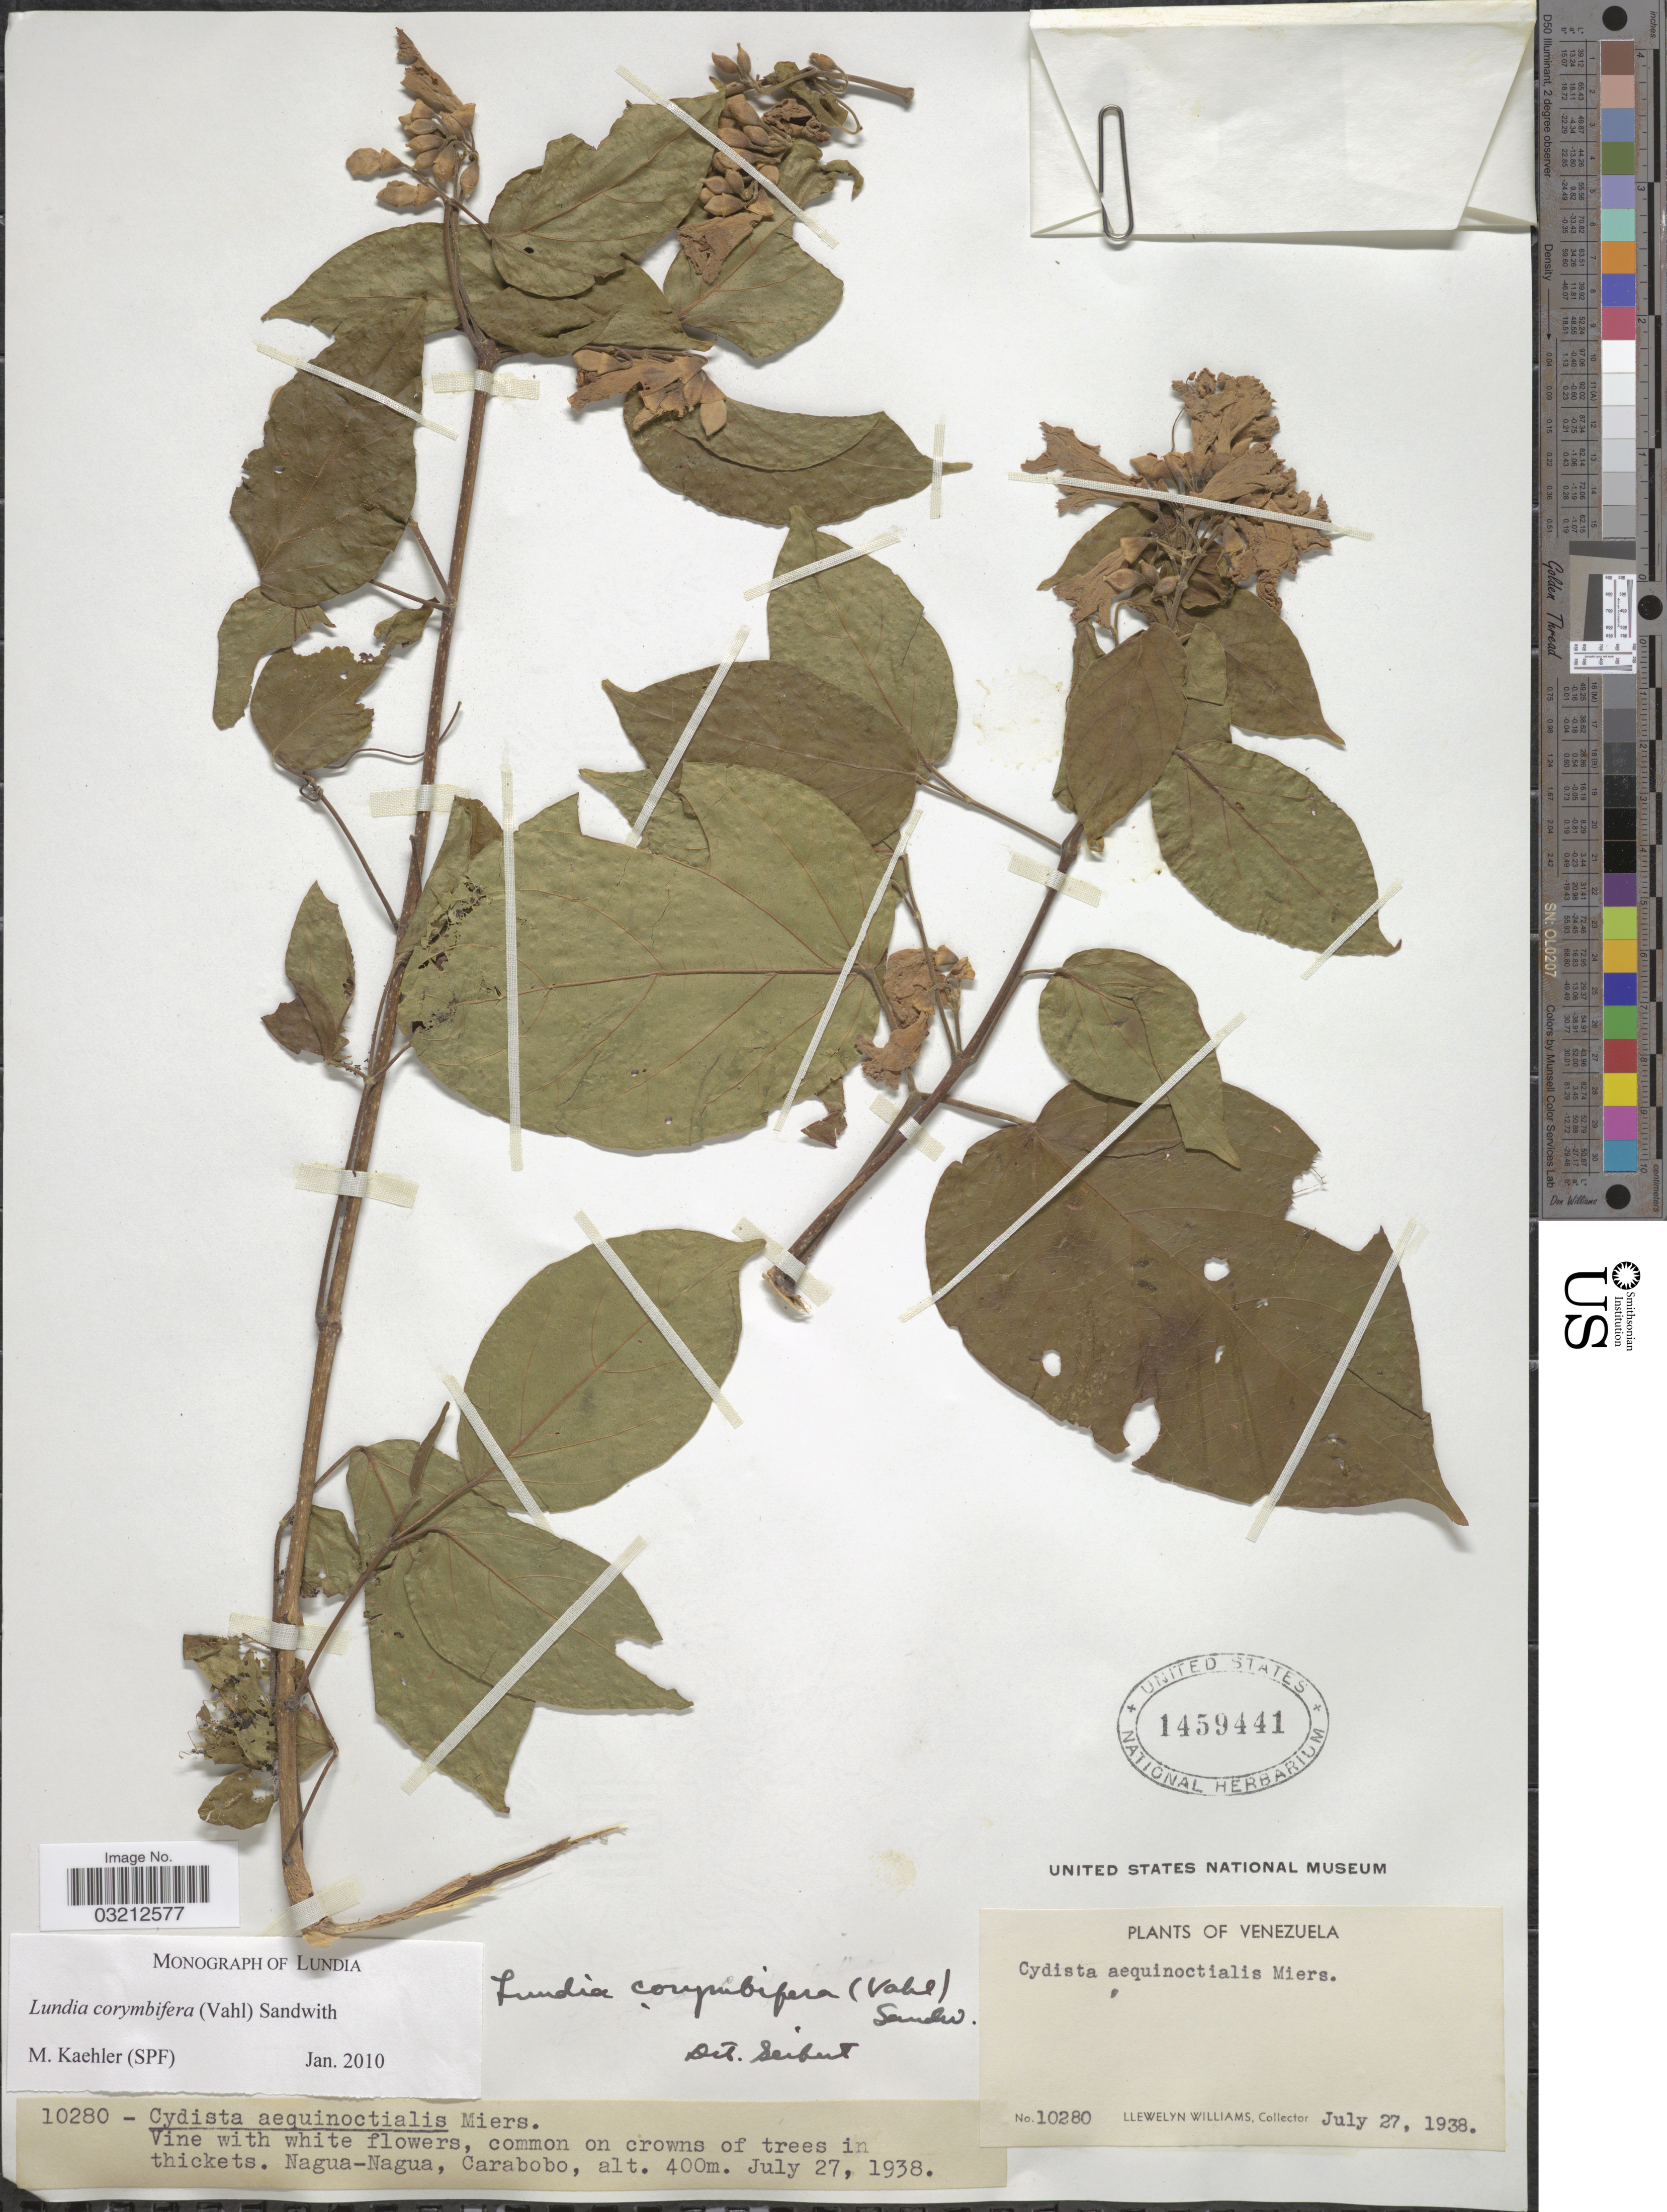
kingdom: Plantae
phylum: Tracheophyta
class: Magnoliopsida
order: Lamiales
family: Bignoniaceae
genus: Lundia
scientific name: Lundia corymbifera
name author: (Vahl) Sandwith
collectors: Ll. Williams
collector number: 10280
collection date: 1938-07-27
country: Venezuela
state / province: Carabobo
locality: Nagua-Nagua, Carabobo.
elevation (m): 400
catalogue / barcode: US 1459441